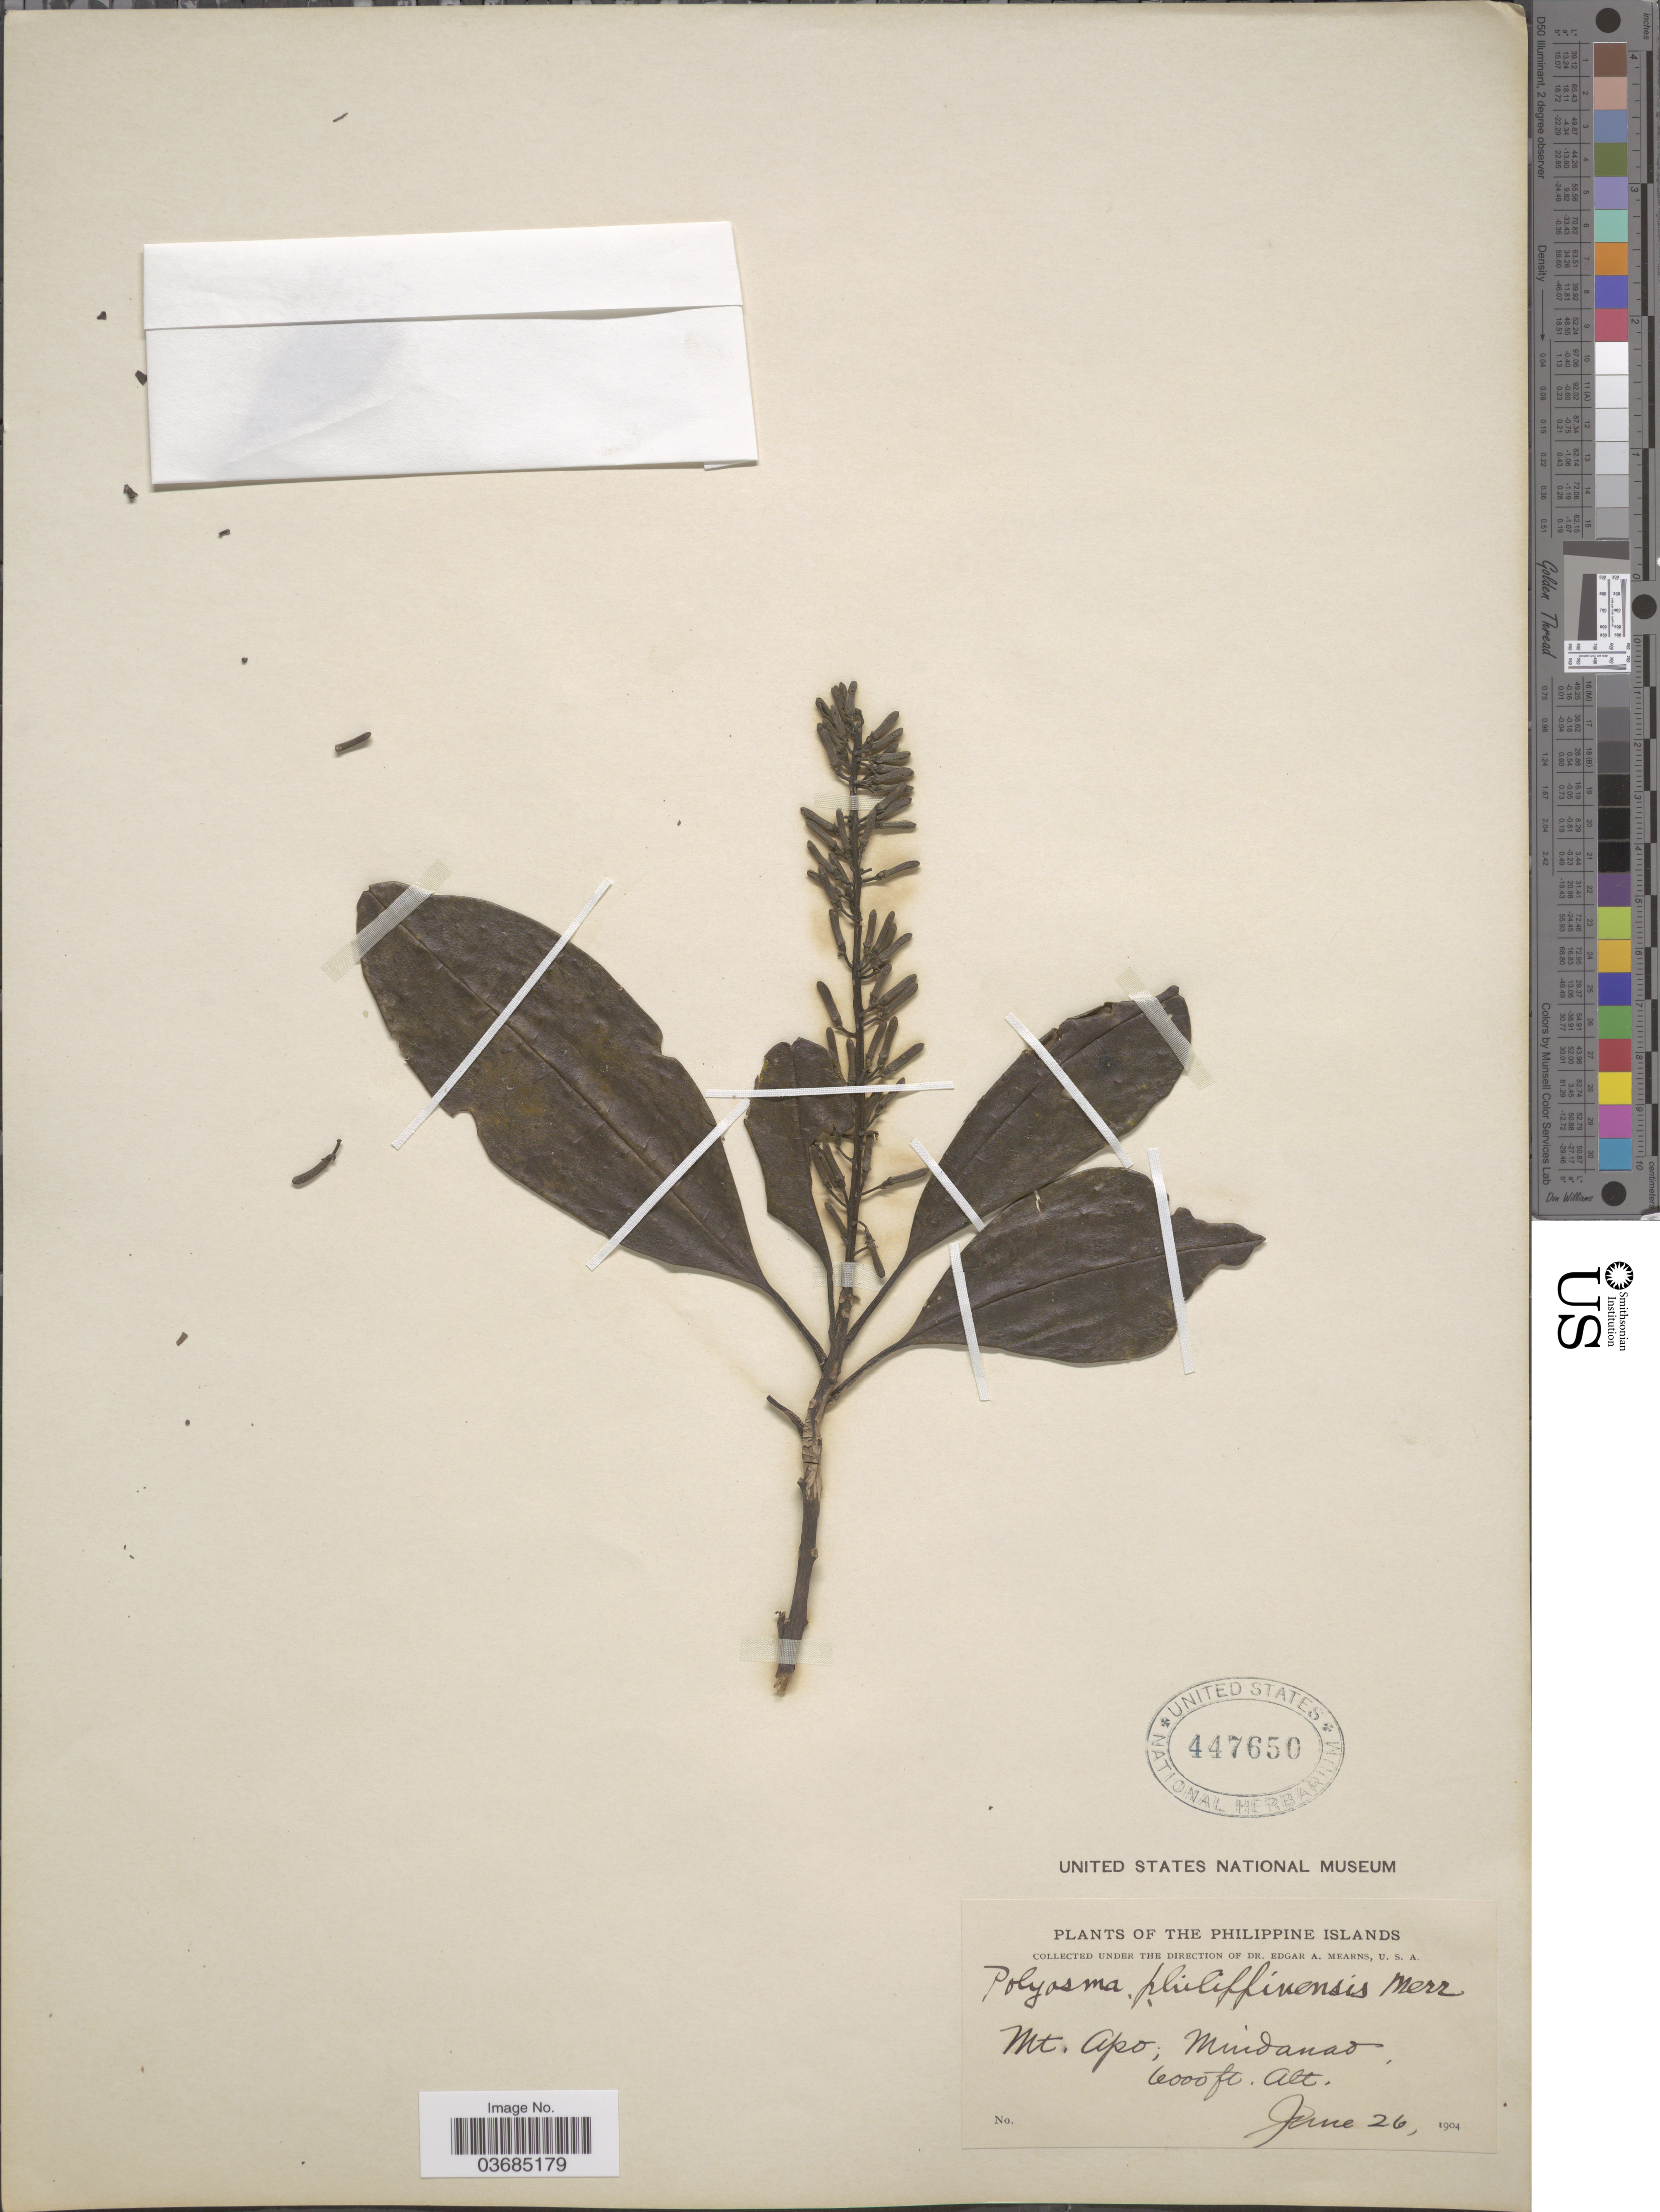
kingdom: Plantae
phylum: Tracheophyta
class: Magnoliopsida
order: Escalloniales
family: Escalloniaceae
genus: Polyosma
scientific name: Polyosma philippinensis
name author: Merr.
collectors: E. A. Mearns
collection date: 1904-06-26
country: Philippines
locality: Philippine Islands. Mt. Apo; Mindanao.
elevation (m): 1829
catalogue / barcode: US 447650